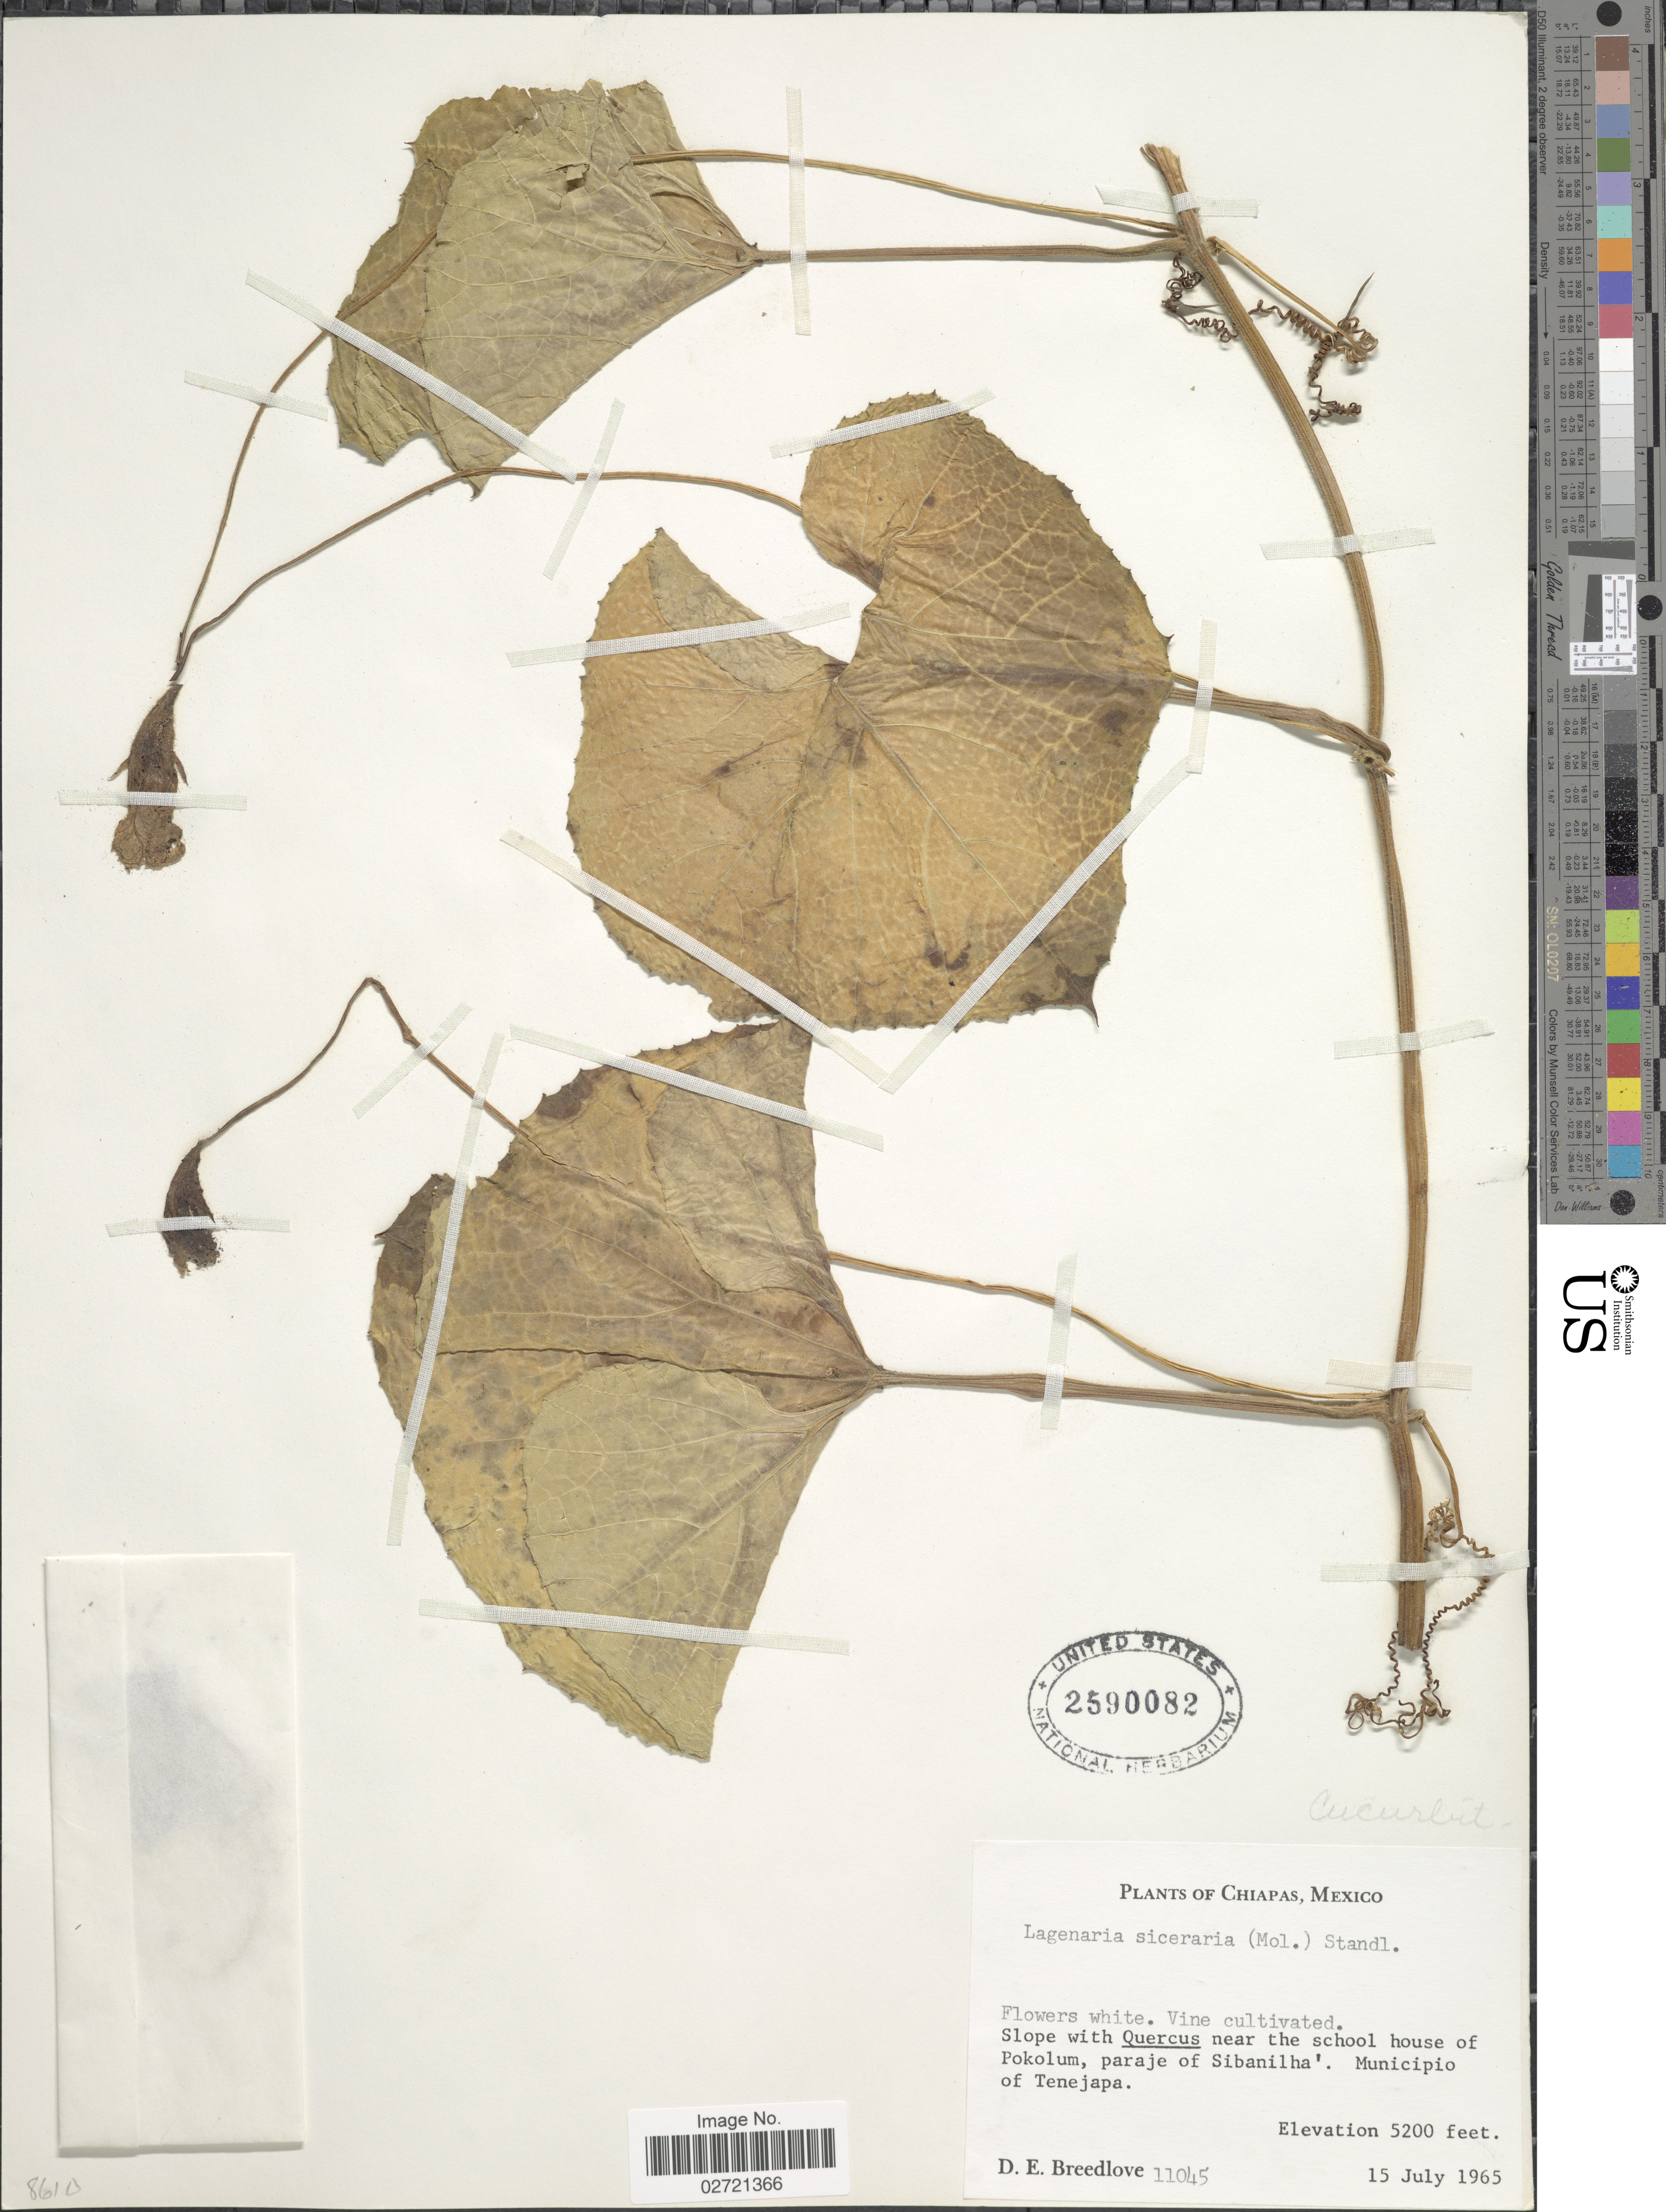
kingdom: Plantae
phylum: Tracheophyta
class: Magnoliopsida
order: Cucurbitales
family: Cucurbitaceae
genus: Lagenaria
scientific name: Lagenaria leucantha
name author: Rusby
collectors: D. E. Breedlove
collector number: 11045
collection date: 1965-07-15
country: Mexico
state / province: Chiapas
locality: Near the school house of Pokolum, paraje of Sibanilha, Municipio of Tenejapa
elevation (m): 1585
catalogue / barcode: US 2590082